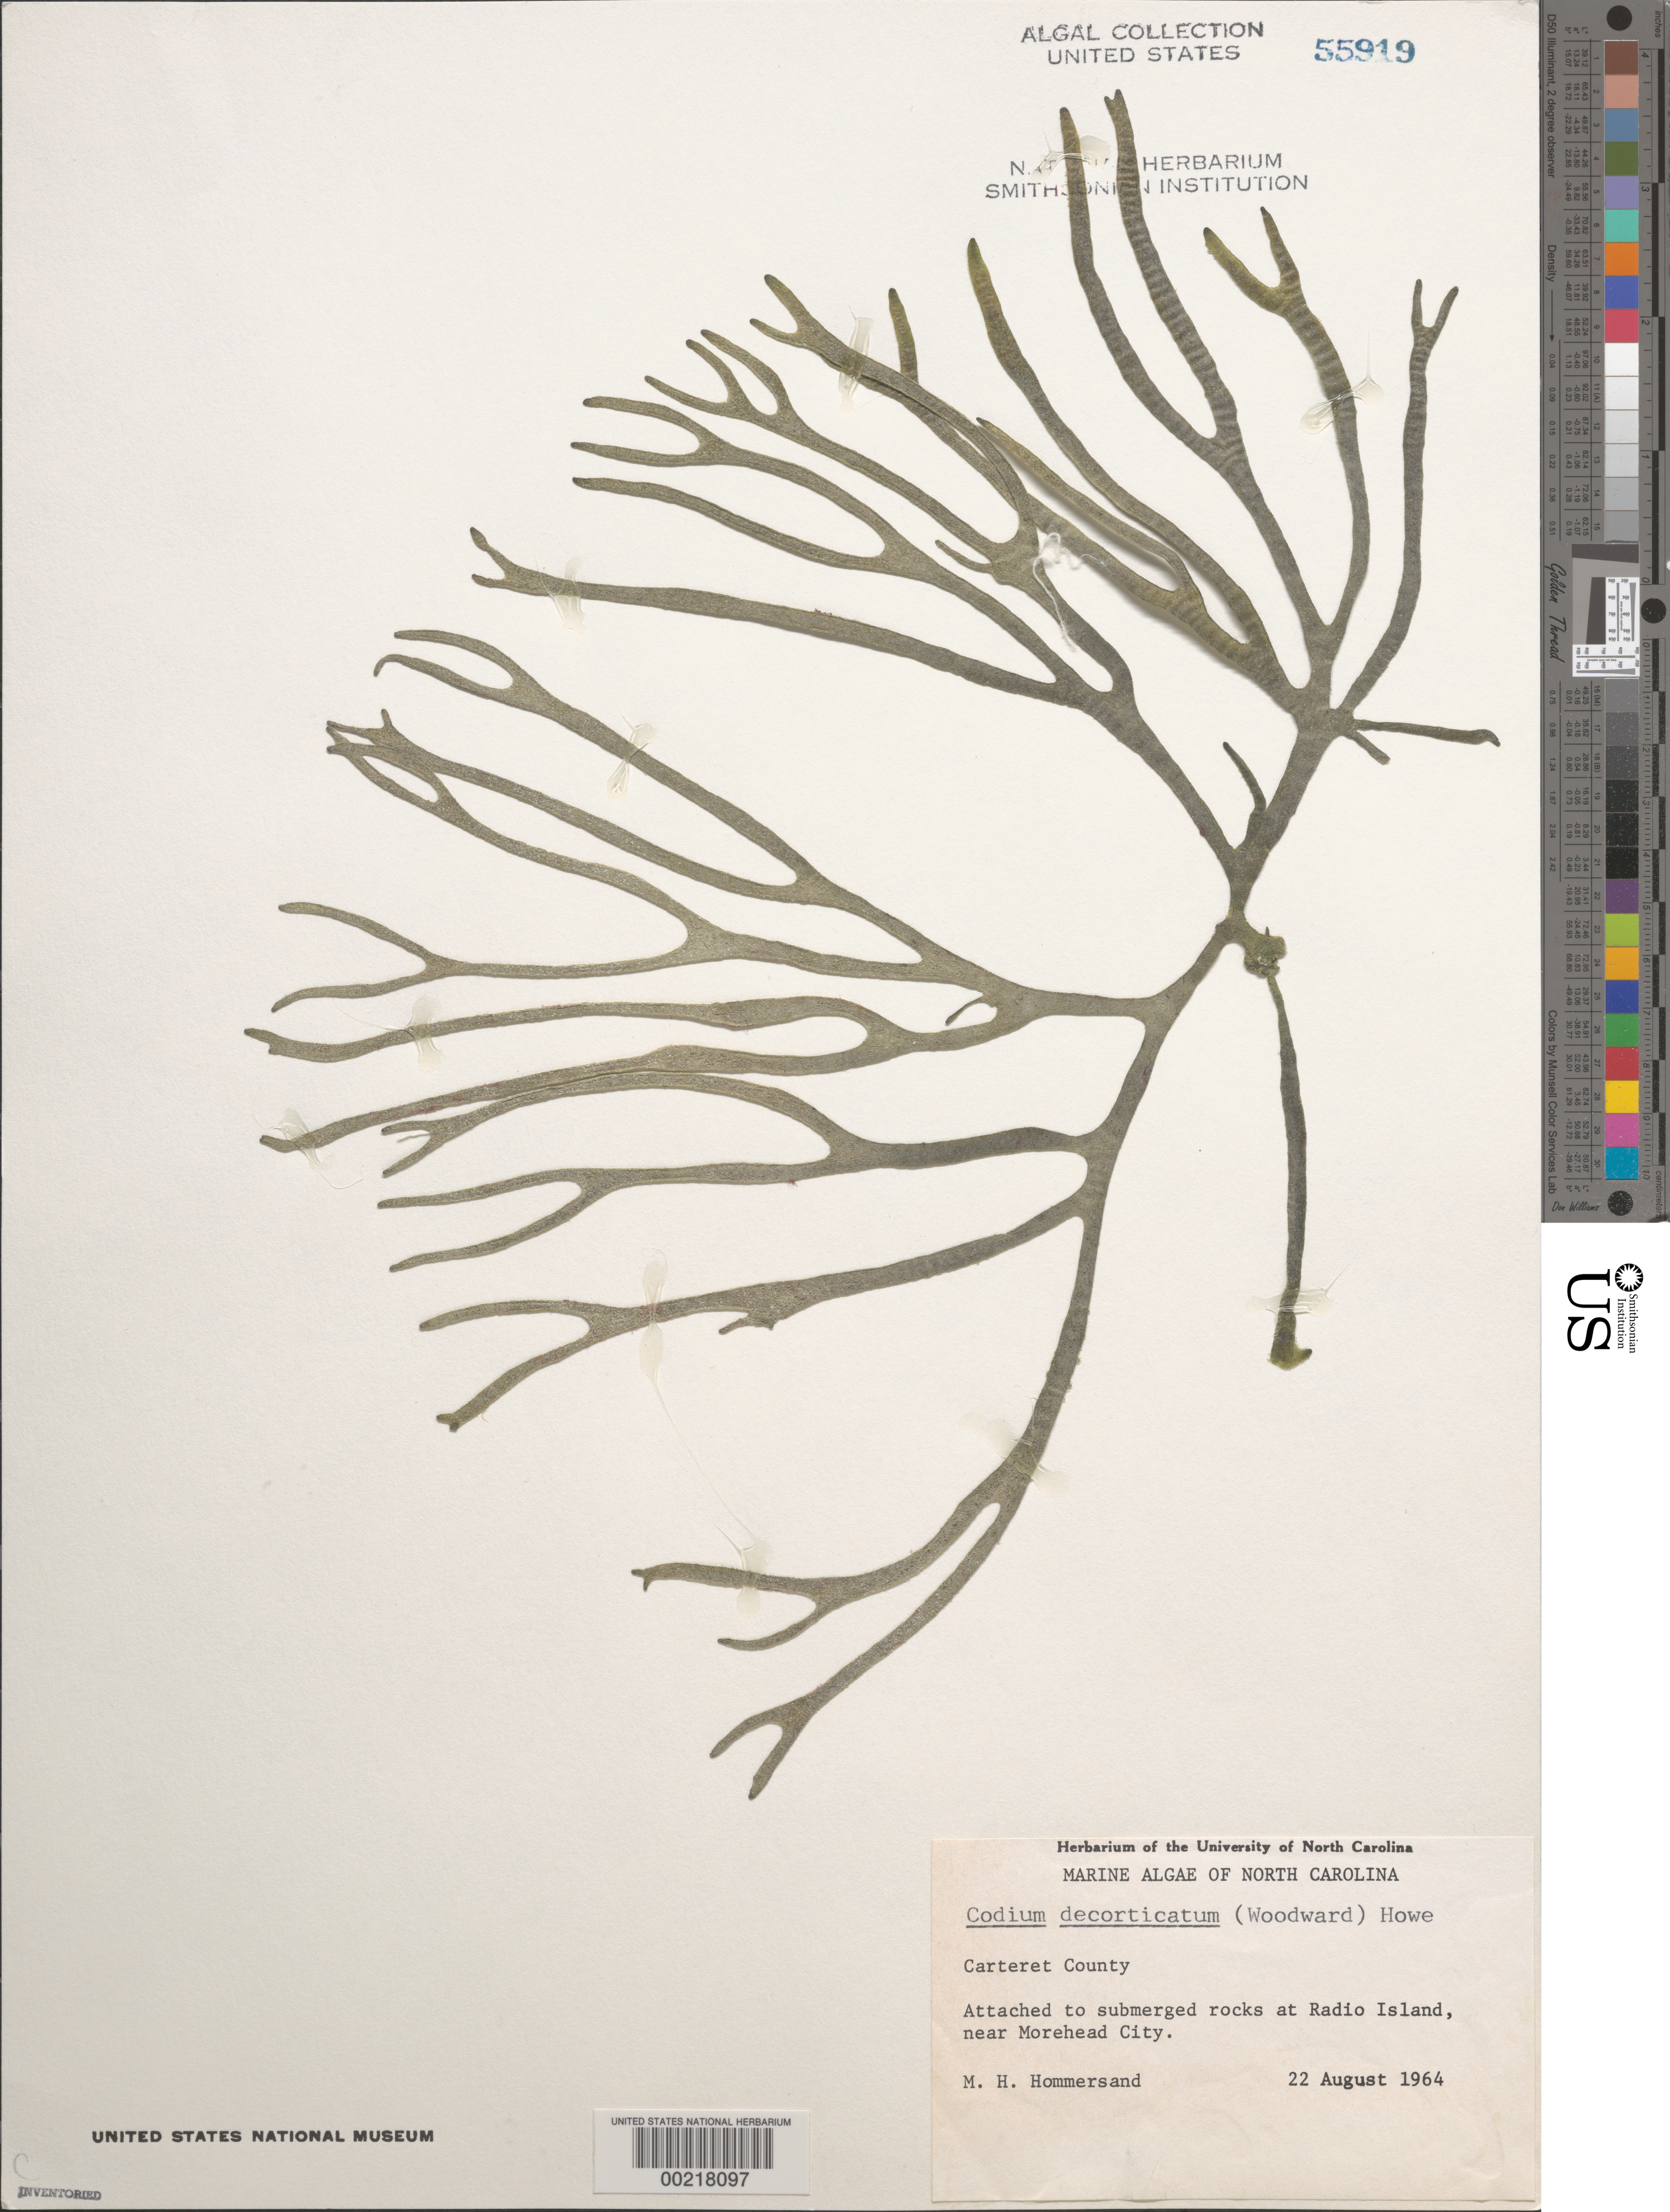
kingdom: Plantae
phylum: Chlorophyta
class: Ulvophyceae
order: Bryopsidales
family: Codiaceae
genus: Codium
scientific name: Codium decorticatum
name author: (Woodw.) M. Howe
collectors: M. H. Hommersand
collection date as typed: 22 Aug 1964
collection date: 1964-08-22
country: United States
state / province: North Carolina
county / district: Carteret County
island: Radio Island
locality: Near Morehead City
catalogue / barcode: US 55919